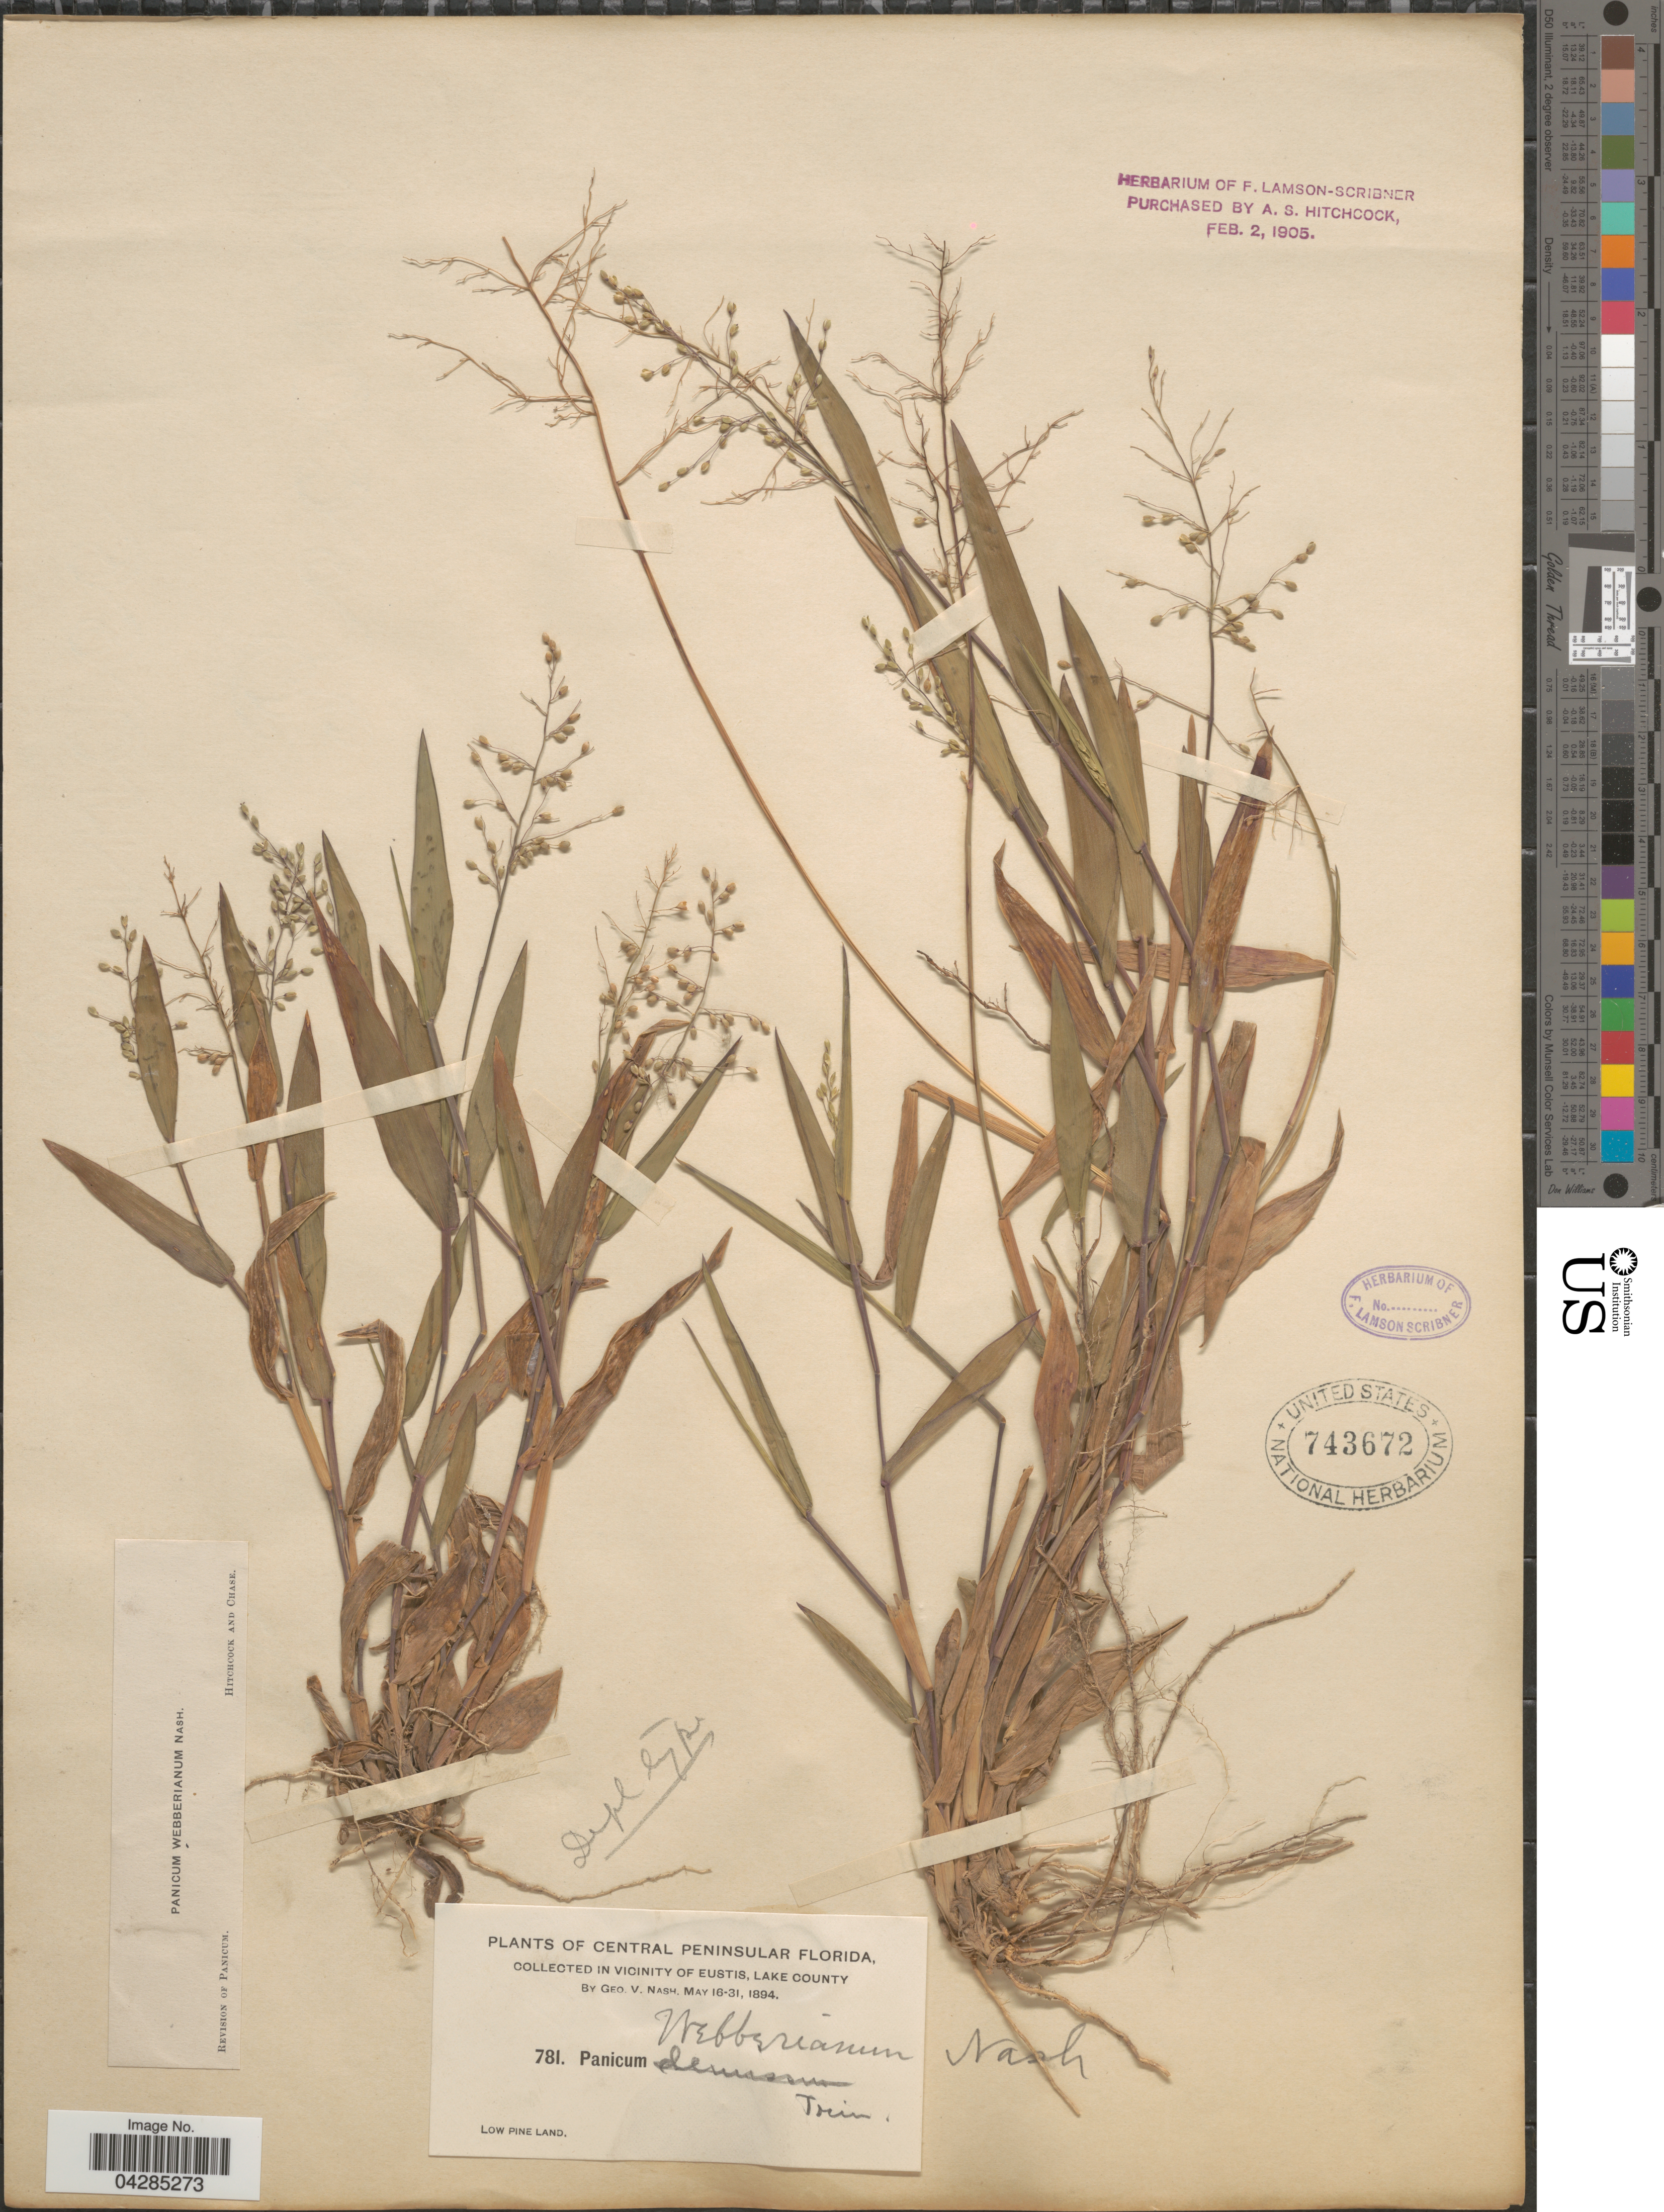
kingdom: Plantae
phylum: Tracheophyta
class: Liliopsida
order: Poales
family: Poaceae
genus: Dichanthelium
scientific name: Dichanthelium portoricense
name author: (Desv. ex Ham.) B.F. Hansen & Wunderlin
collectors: G. V. Nash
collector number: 781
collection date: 1894-05-16/1894-05-31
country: United States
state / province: Florida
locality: Central Peninsular Florida. In vicinity of Eustis, Lake County.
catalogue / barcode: US 743672